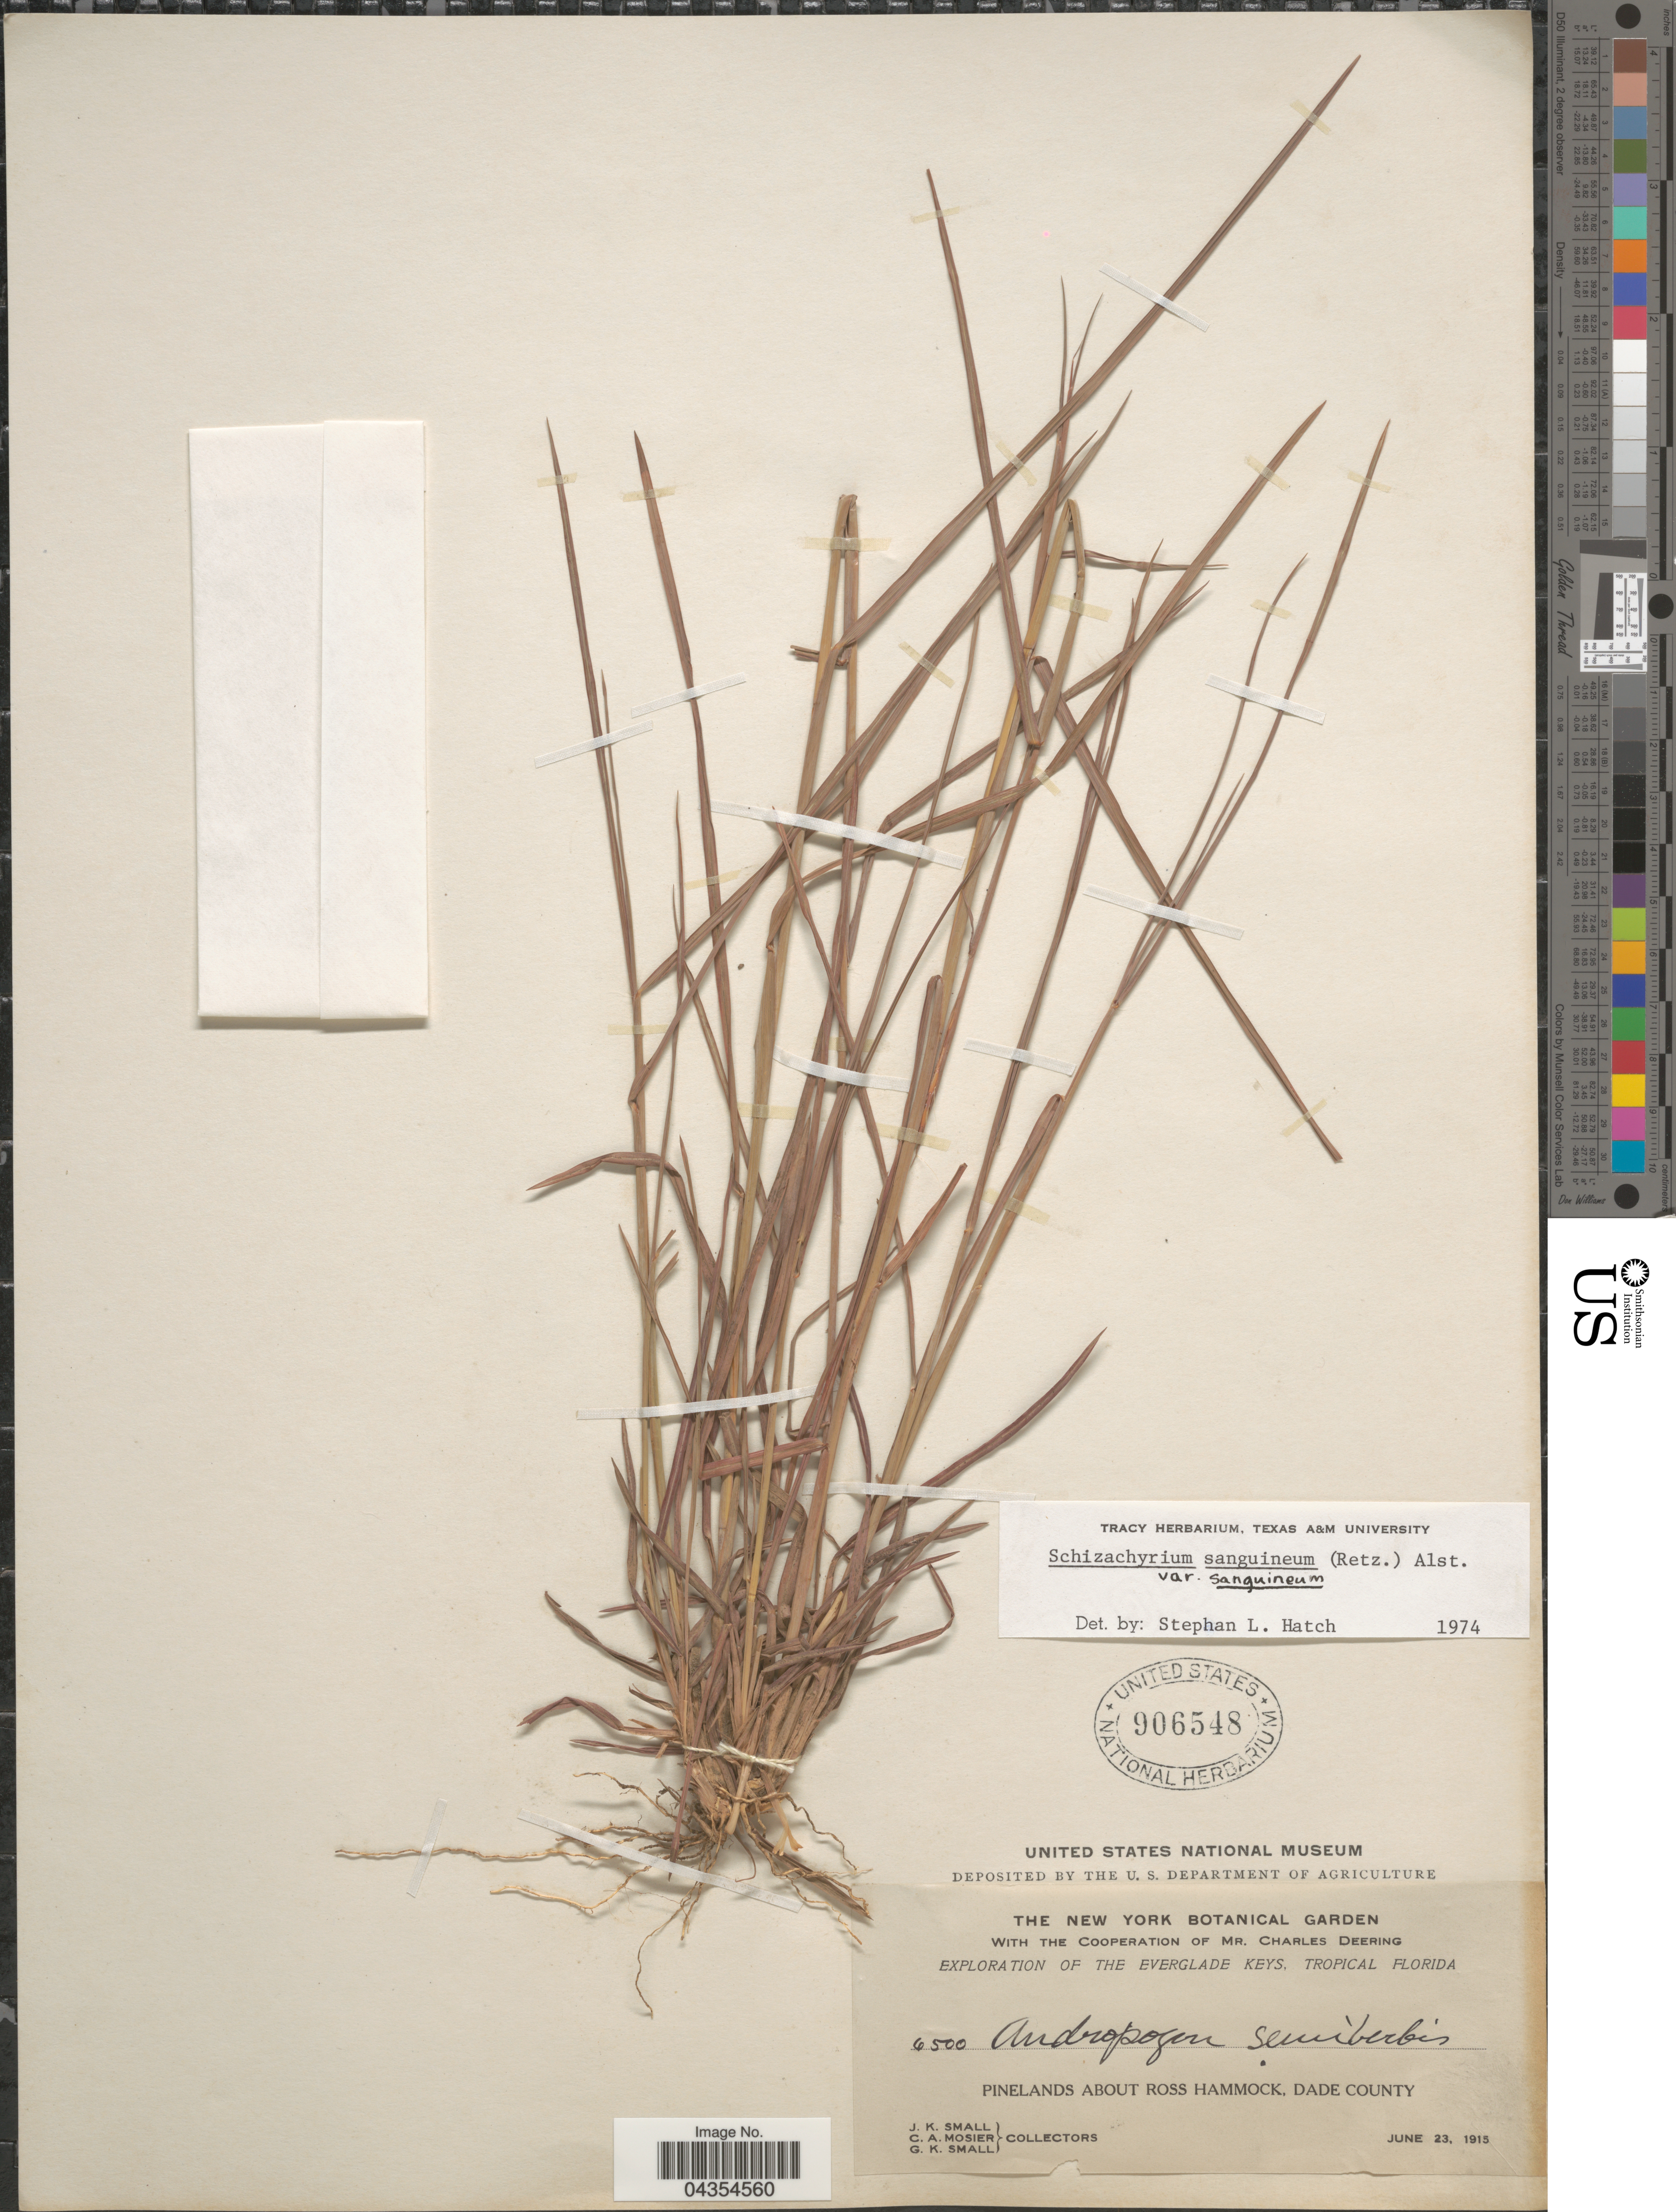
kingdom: Plantae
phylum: Tracheophyta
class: Liliopsida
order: Poales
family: Poaceae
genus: Schizachyrium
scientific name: Schizachyrium sanguineum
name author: (Retz.) Alston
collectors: J. K. Small, C. A. Mosier & G. K. Small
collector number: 6500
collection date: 1915-06-23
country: United States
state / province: Florida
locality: Exploration of The Everglade Keys, Tropical Florida. Pinelands about Ross Hammock, Dade County.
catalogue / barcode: US 906548